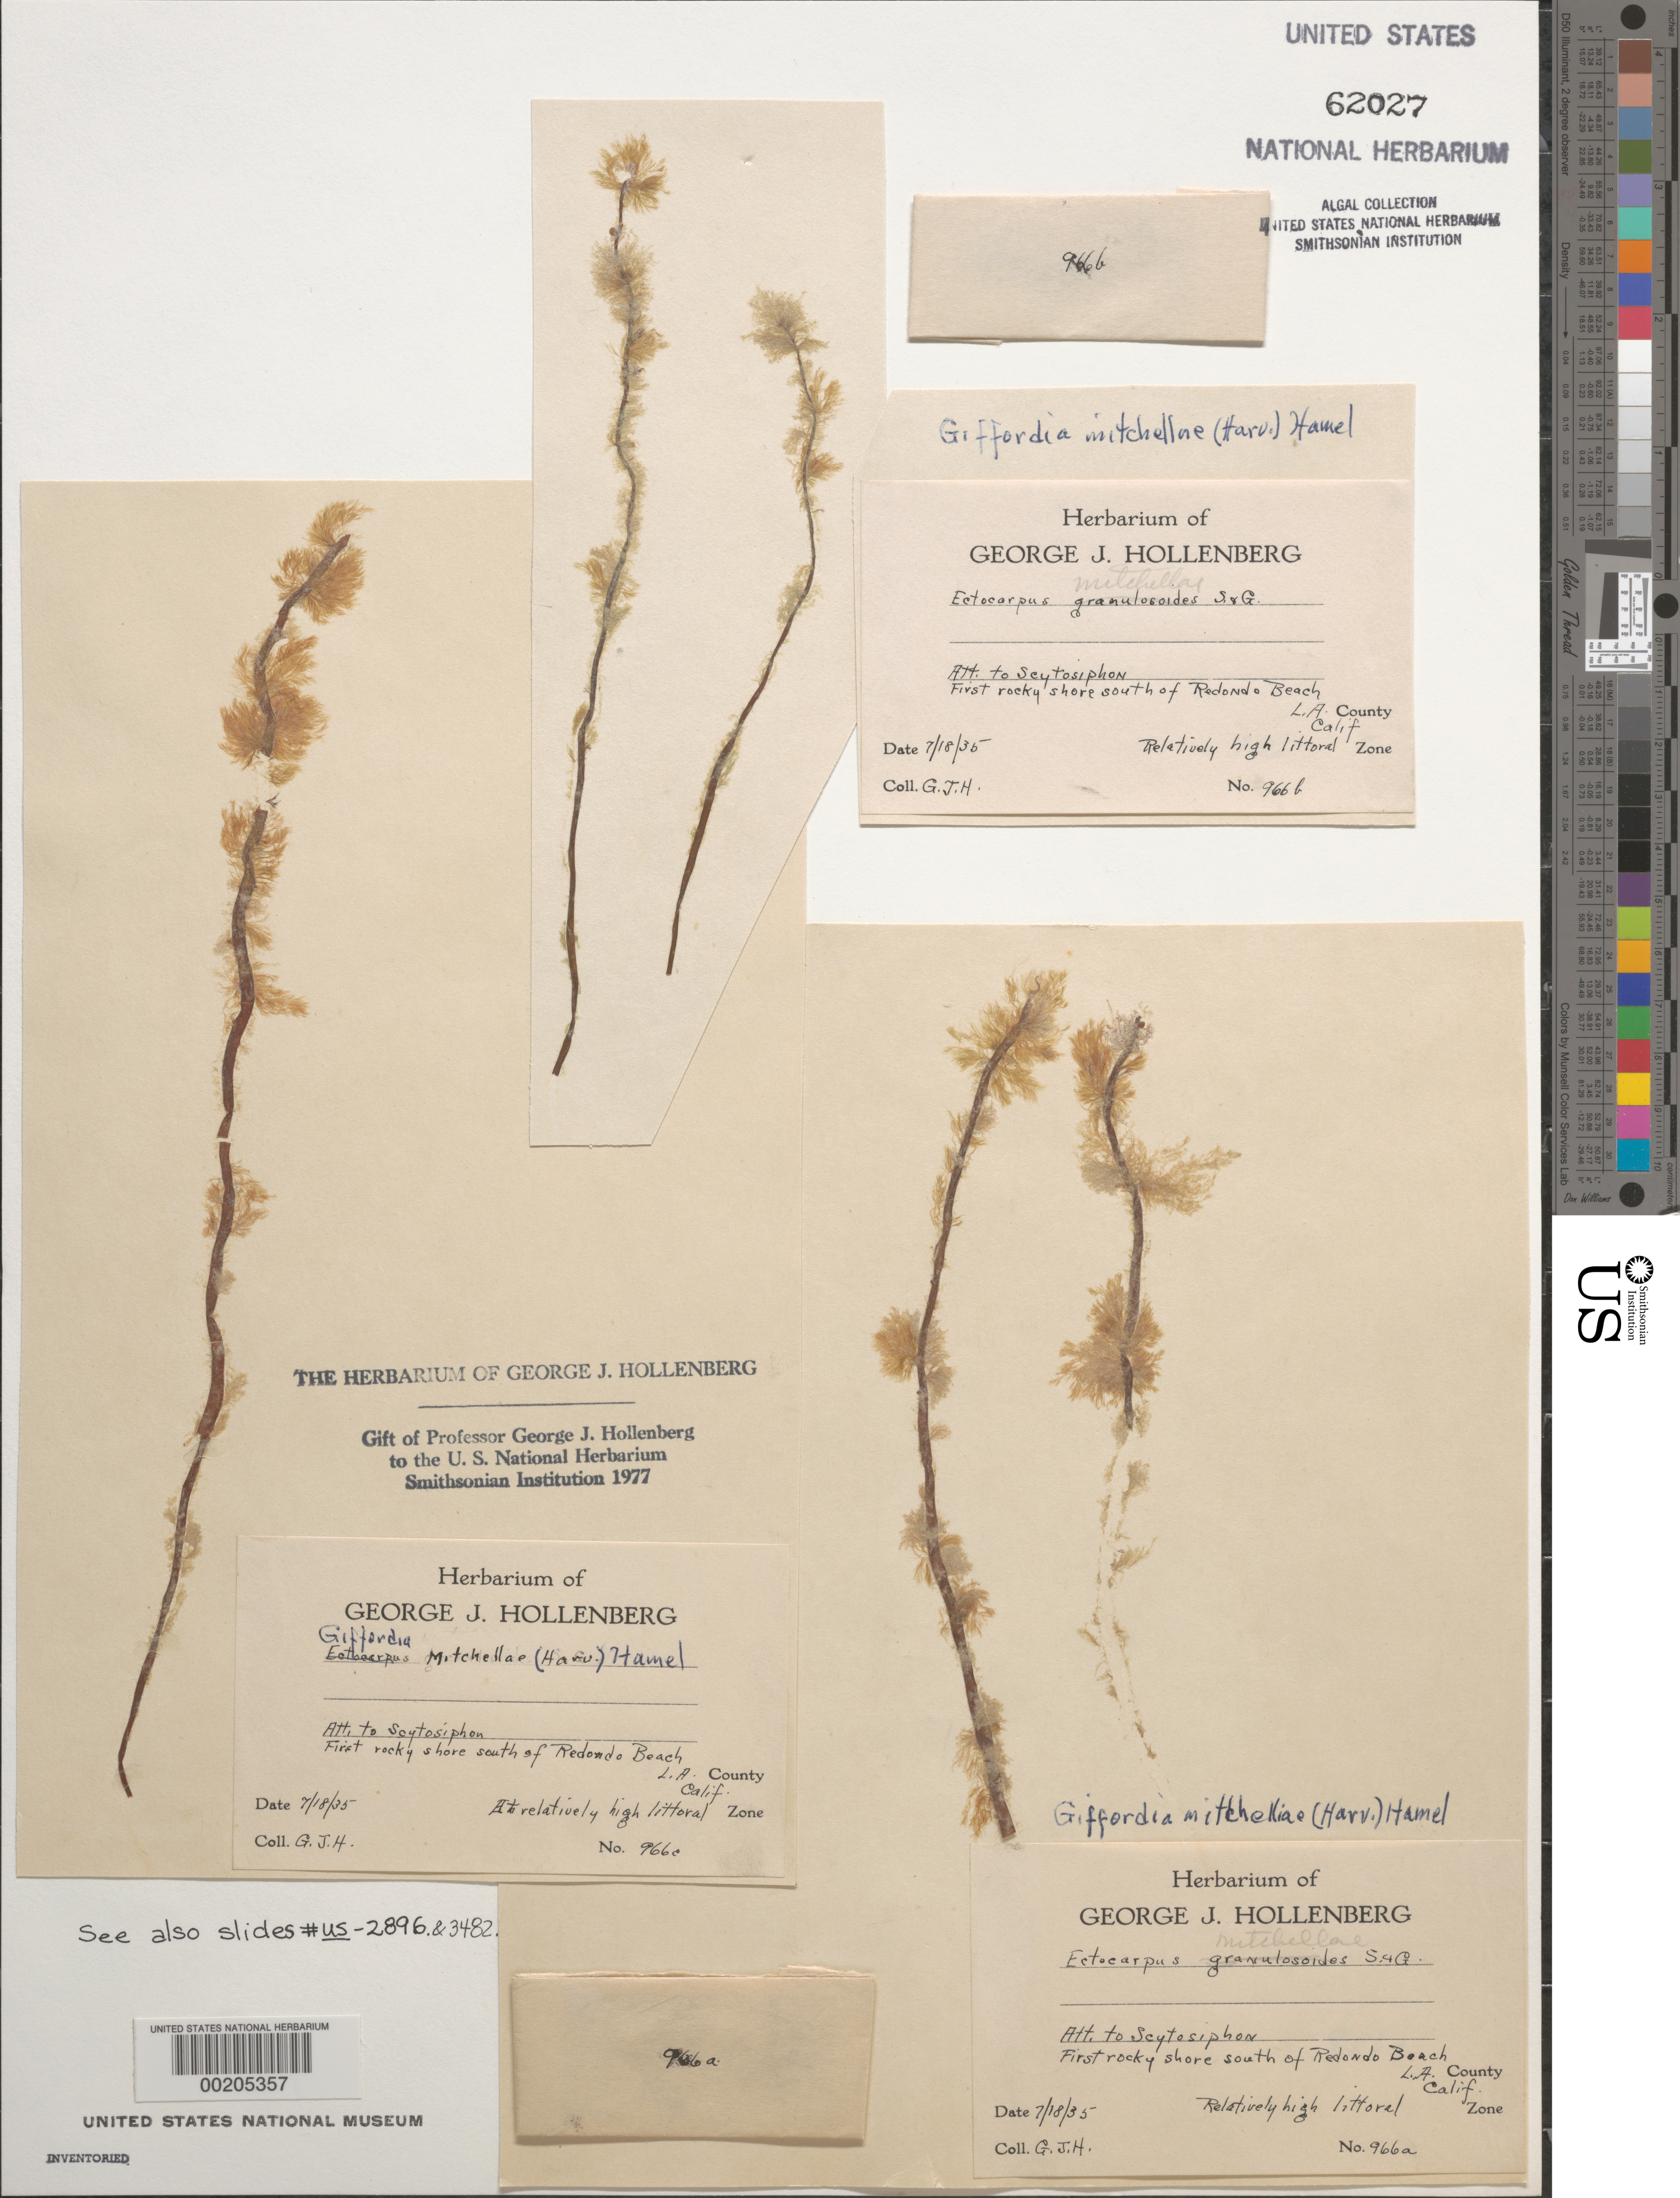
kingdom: Chromista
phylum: Ochrophyta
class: Phaeophyceae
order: Ectocarpales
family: Acinetosporaceae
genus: Feldmannia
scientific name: Feldmannia mitchelliae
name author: (Harv.) H.-S. Kim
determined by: Algae name updating Project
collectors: G. Hollenberg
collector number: GJH 966A & GJH 966B & GJH 966C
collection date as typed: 18 Jul 1935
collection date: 1935-07-18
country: United States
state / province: California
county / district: Los Angeles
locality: South of Redondo Beach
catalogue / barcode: US 62027